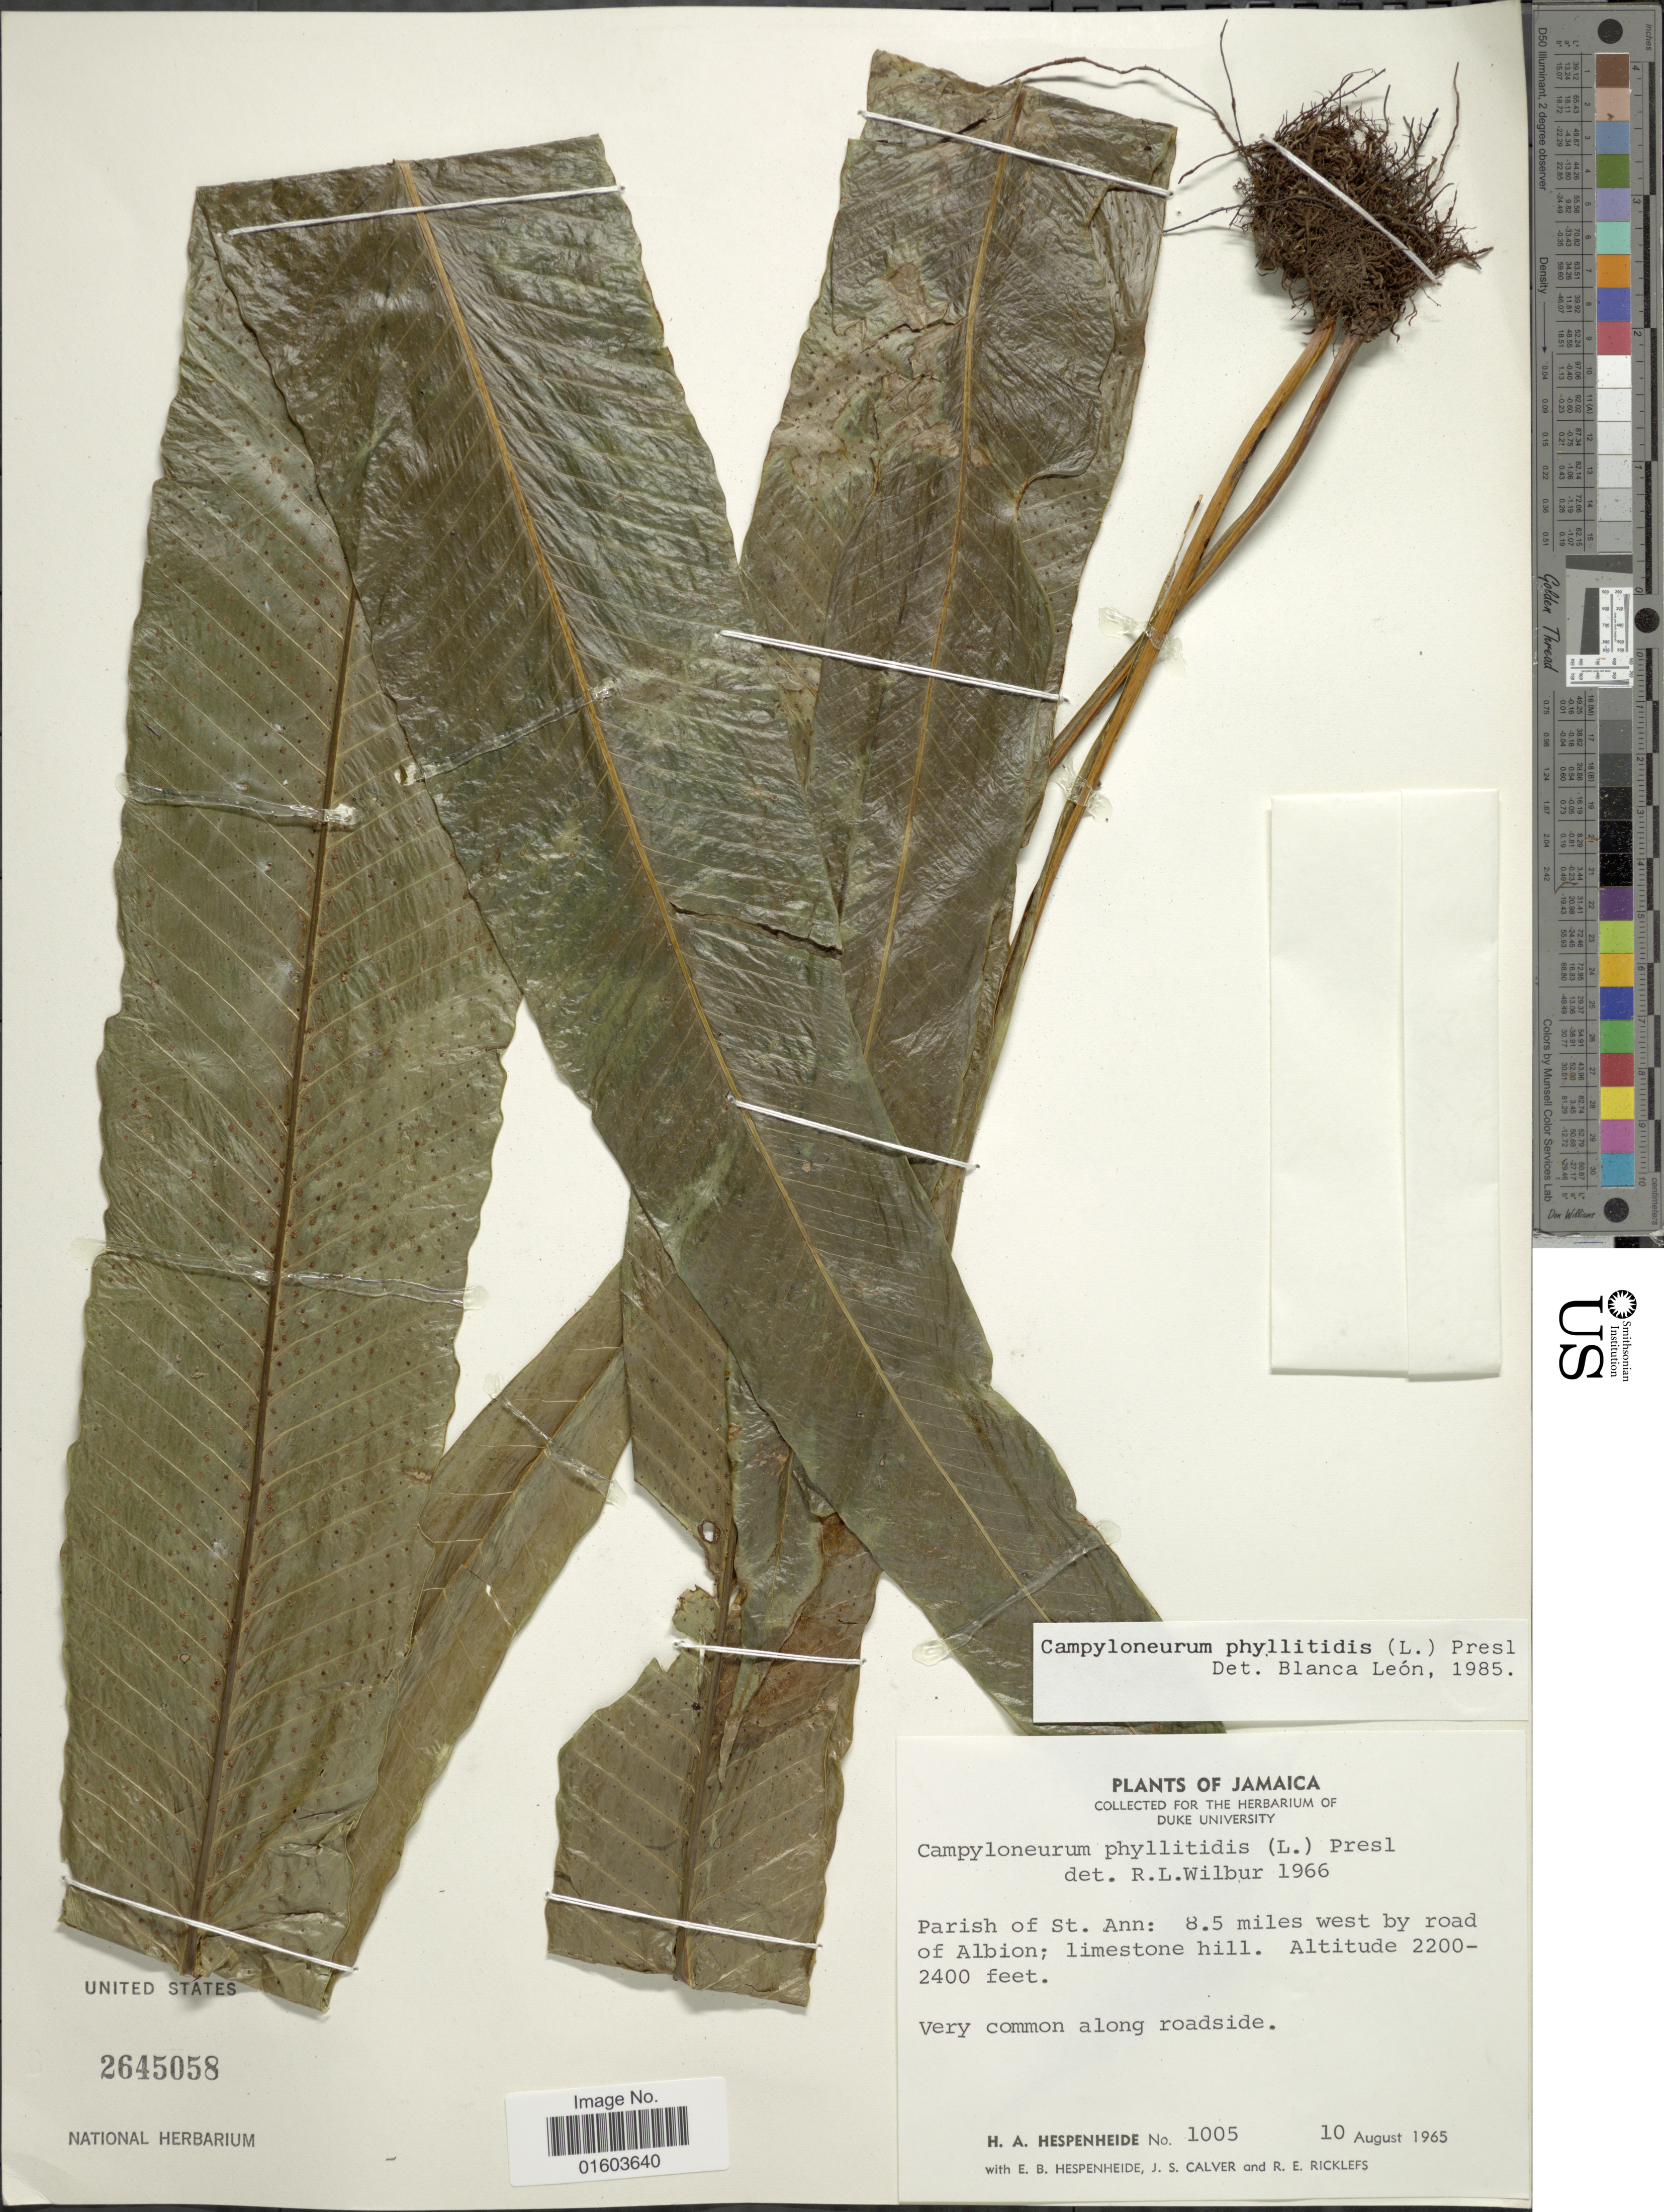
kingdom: Plantae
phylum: Tracheophyta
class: Polypodiopsida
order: Polypodiales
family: Polypodiaceae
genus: Campyloneurum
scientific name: Campyloneurum phyllitidis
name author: (L.) C. Presl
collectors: H. A. Hespenheide, E. Hespenheide, J. Calver & R. Ricklefs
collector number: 1005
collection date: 1965-08-10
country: Jamaica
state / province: Saint Ann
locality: Parish of St. Ann: 8.5 miles west by road of Albion: limestone huill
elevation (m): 671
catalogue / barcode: US 2645058